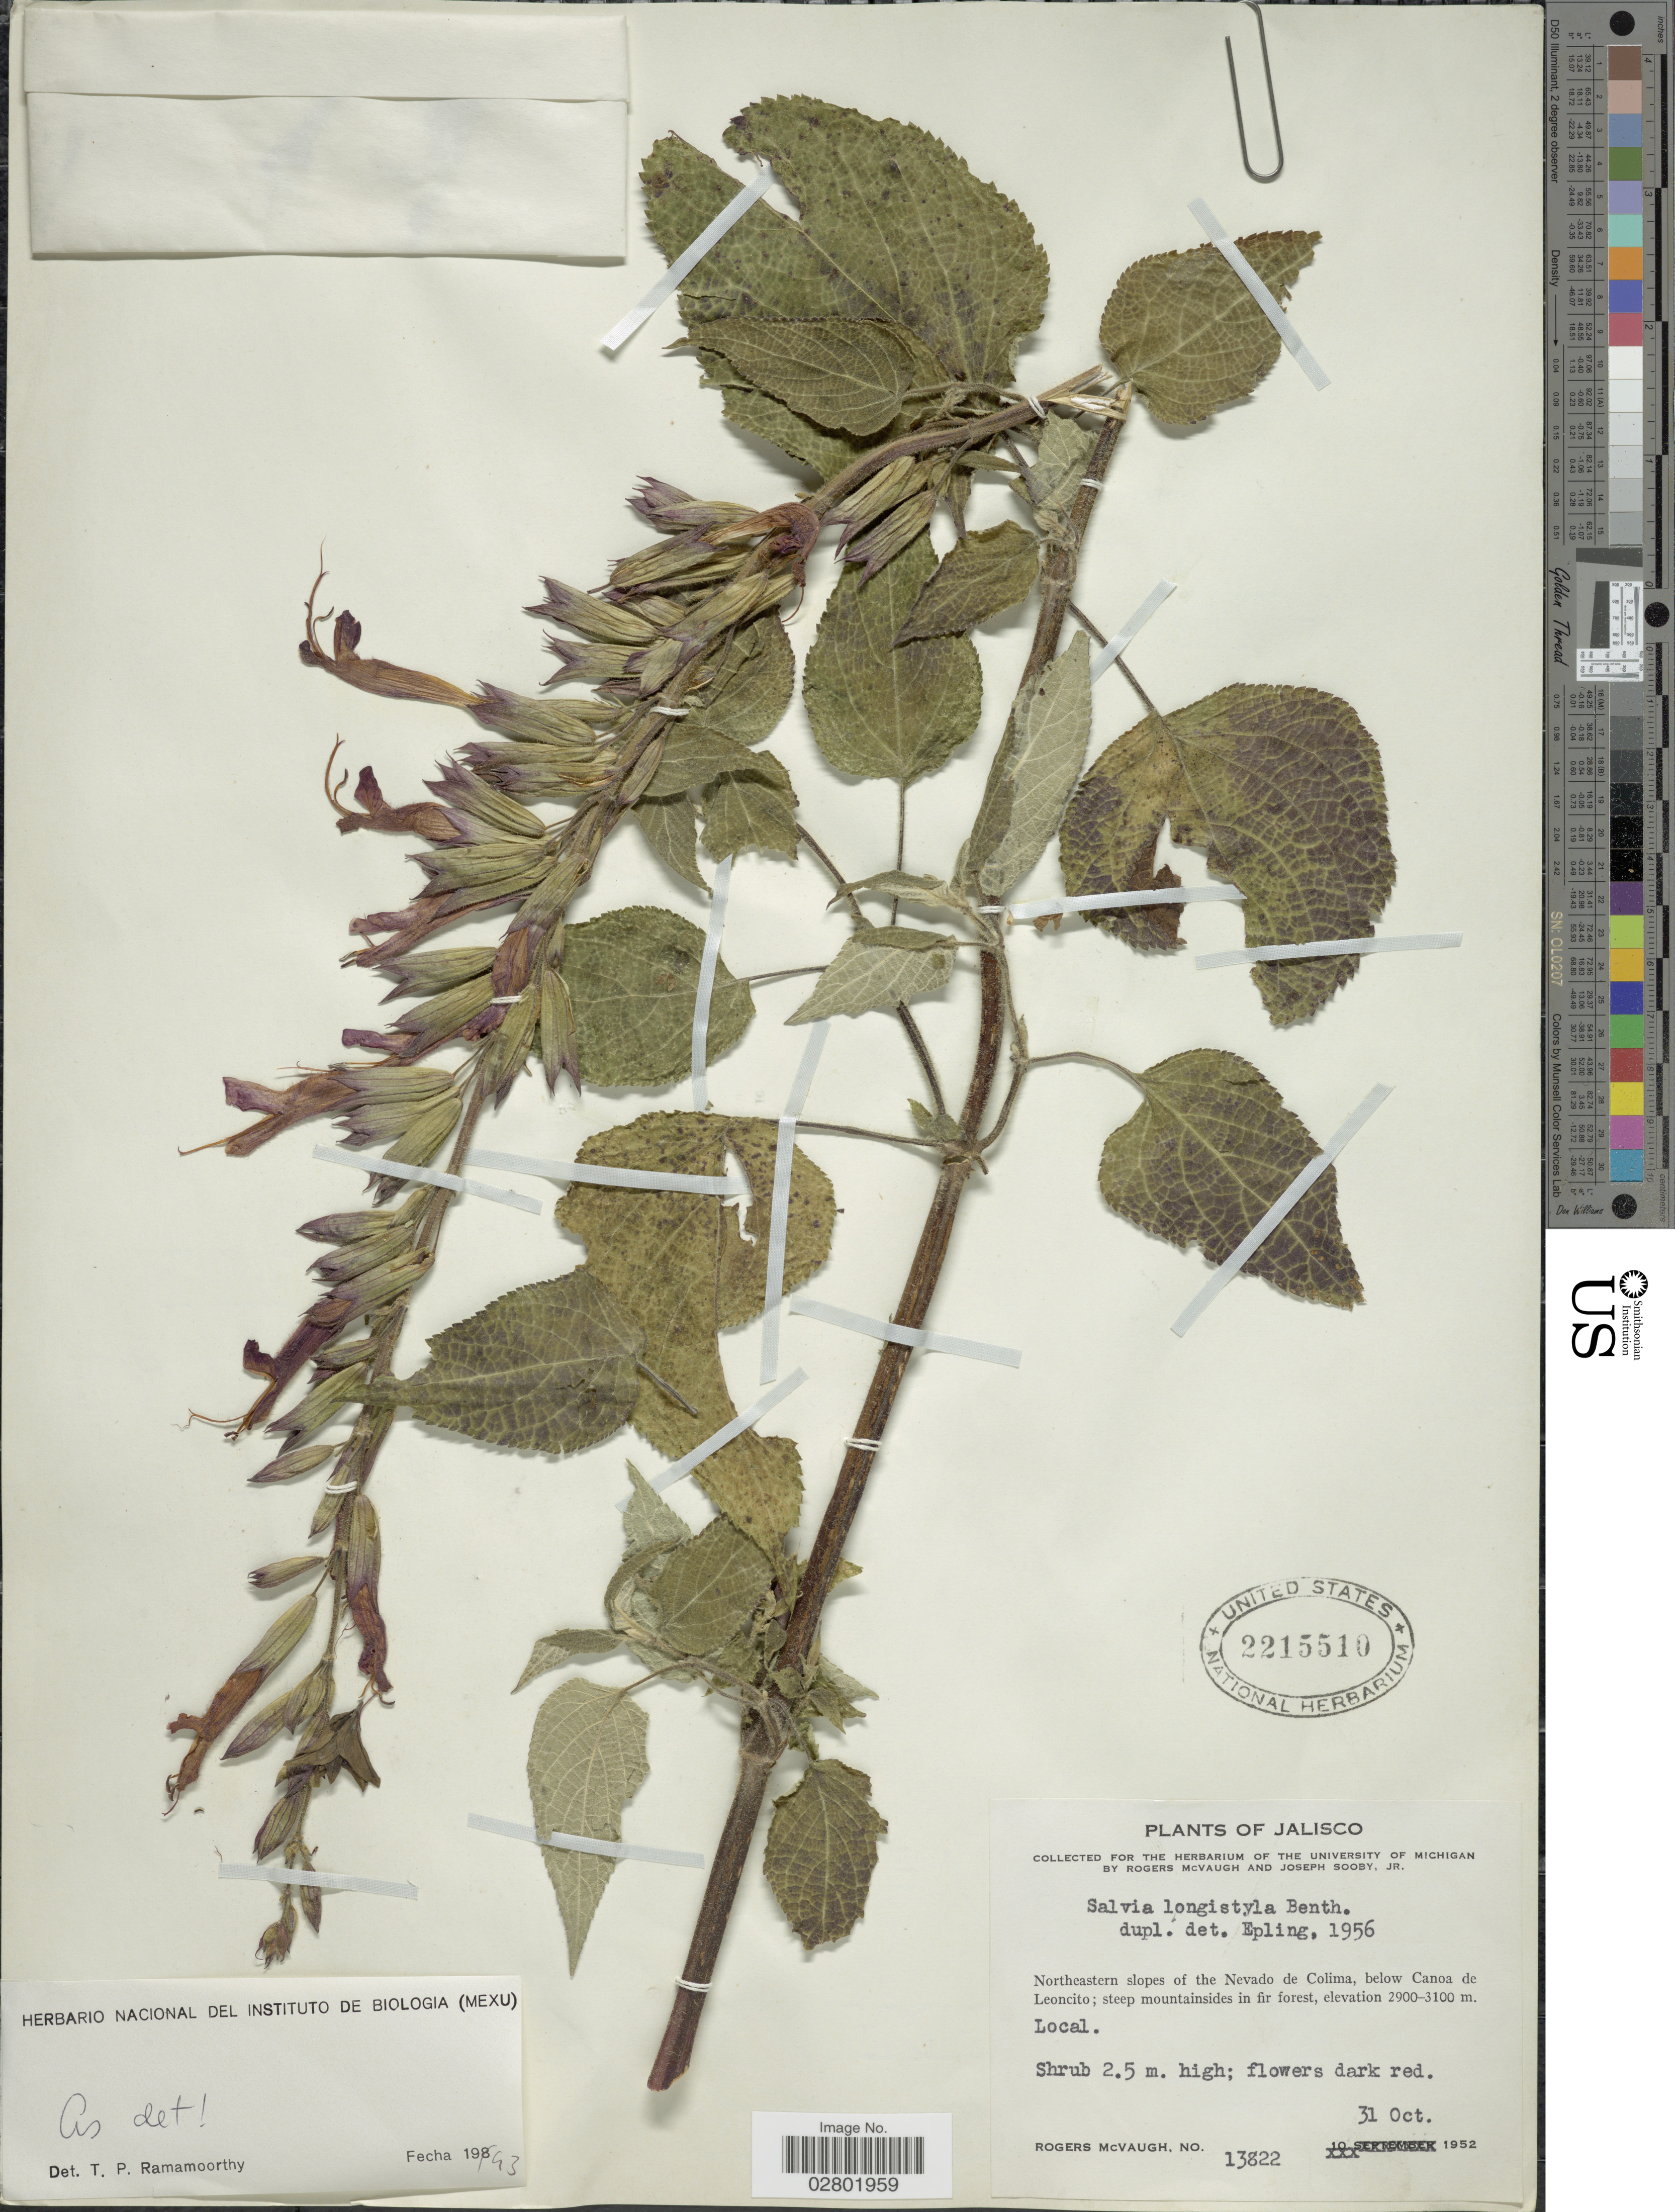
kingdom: Plantae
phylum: Tracheophyta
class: Magnoliopsida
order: Lamiales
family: Lamiaceae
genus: Salvia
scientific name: Salvia longistyla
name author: Benth.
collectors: R. McVaugh & J. Sooby Jr.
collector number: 13822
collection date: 1952-10-31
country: Mexico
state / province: Jalisco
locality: Northeastern slopes of the Nevado de Colima, below Canoa de Leoncito.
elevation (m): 2900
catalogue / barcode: US 2215510